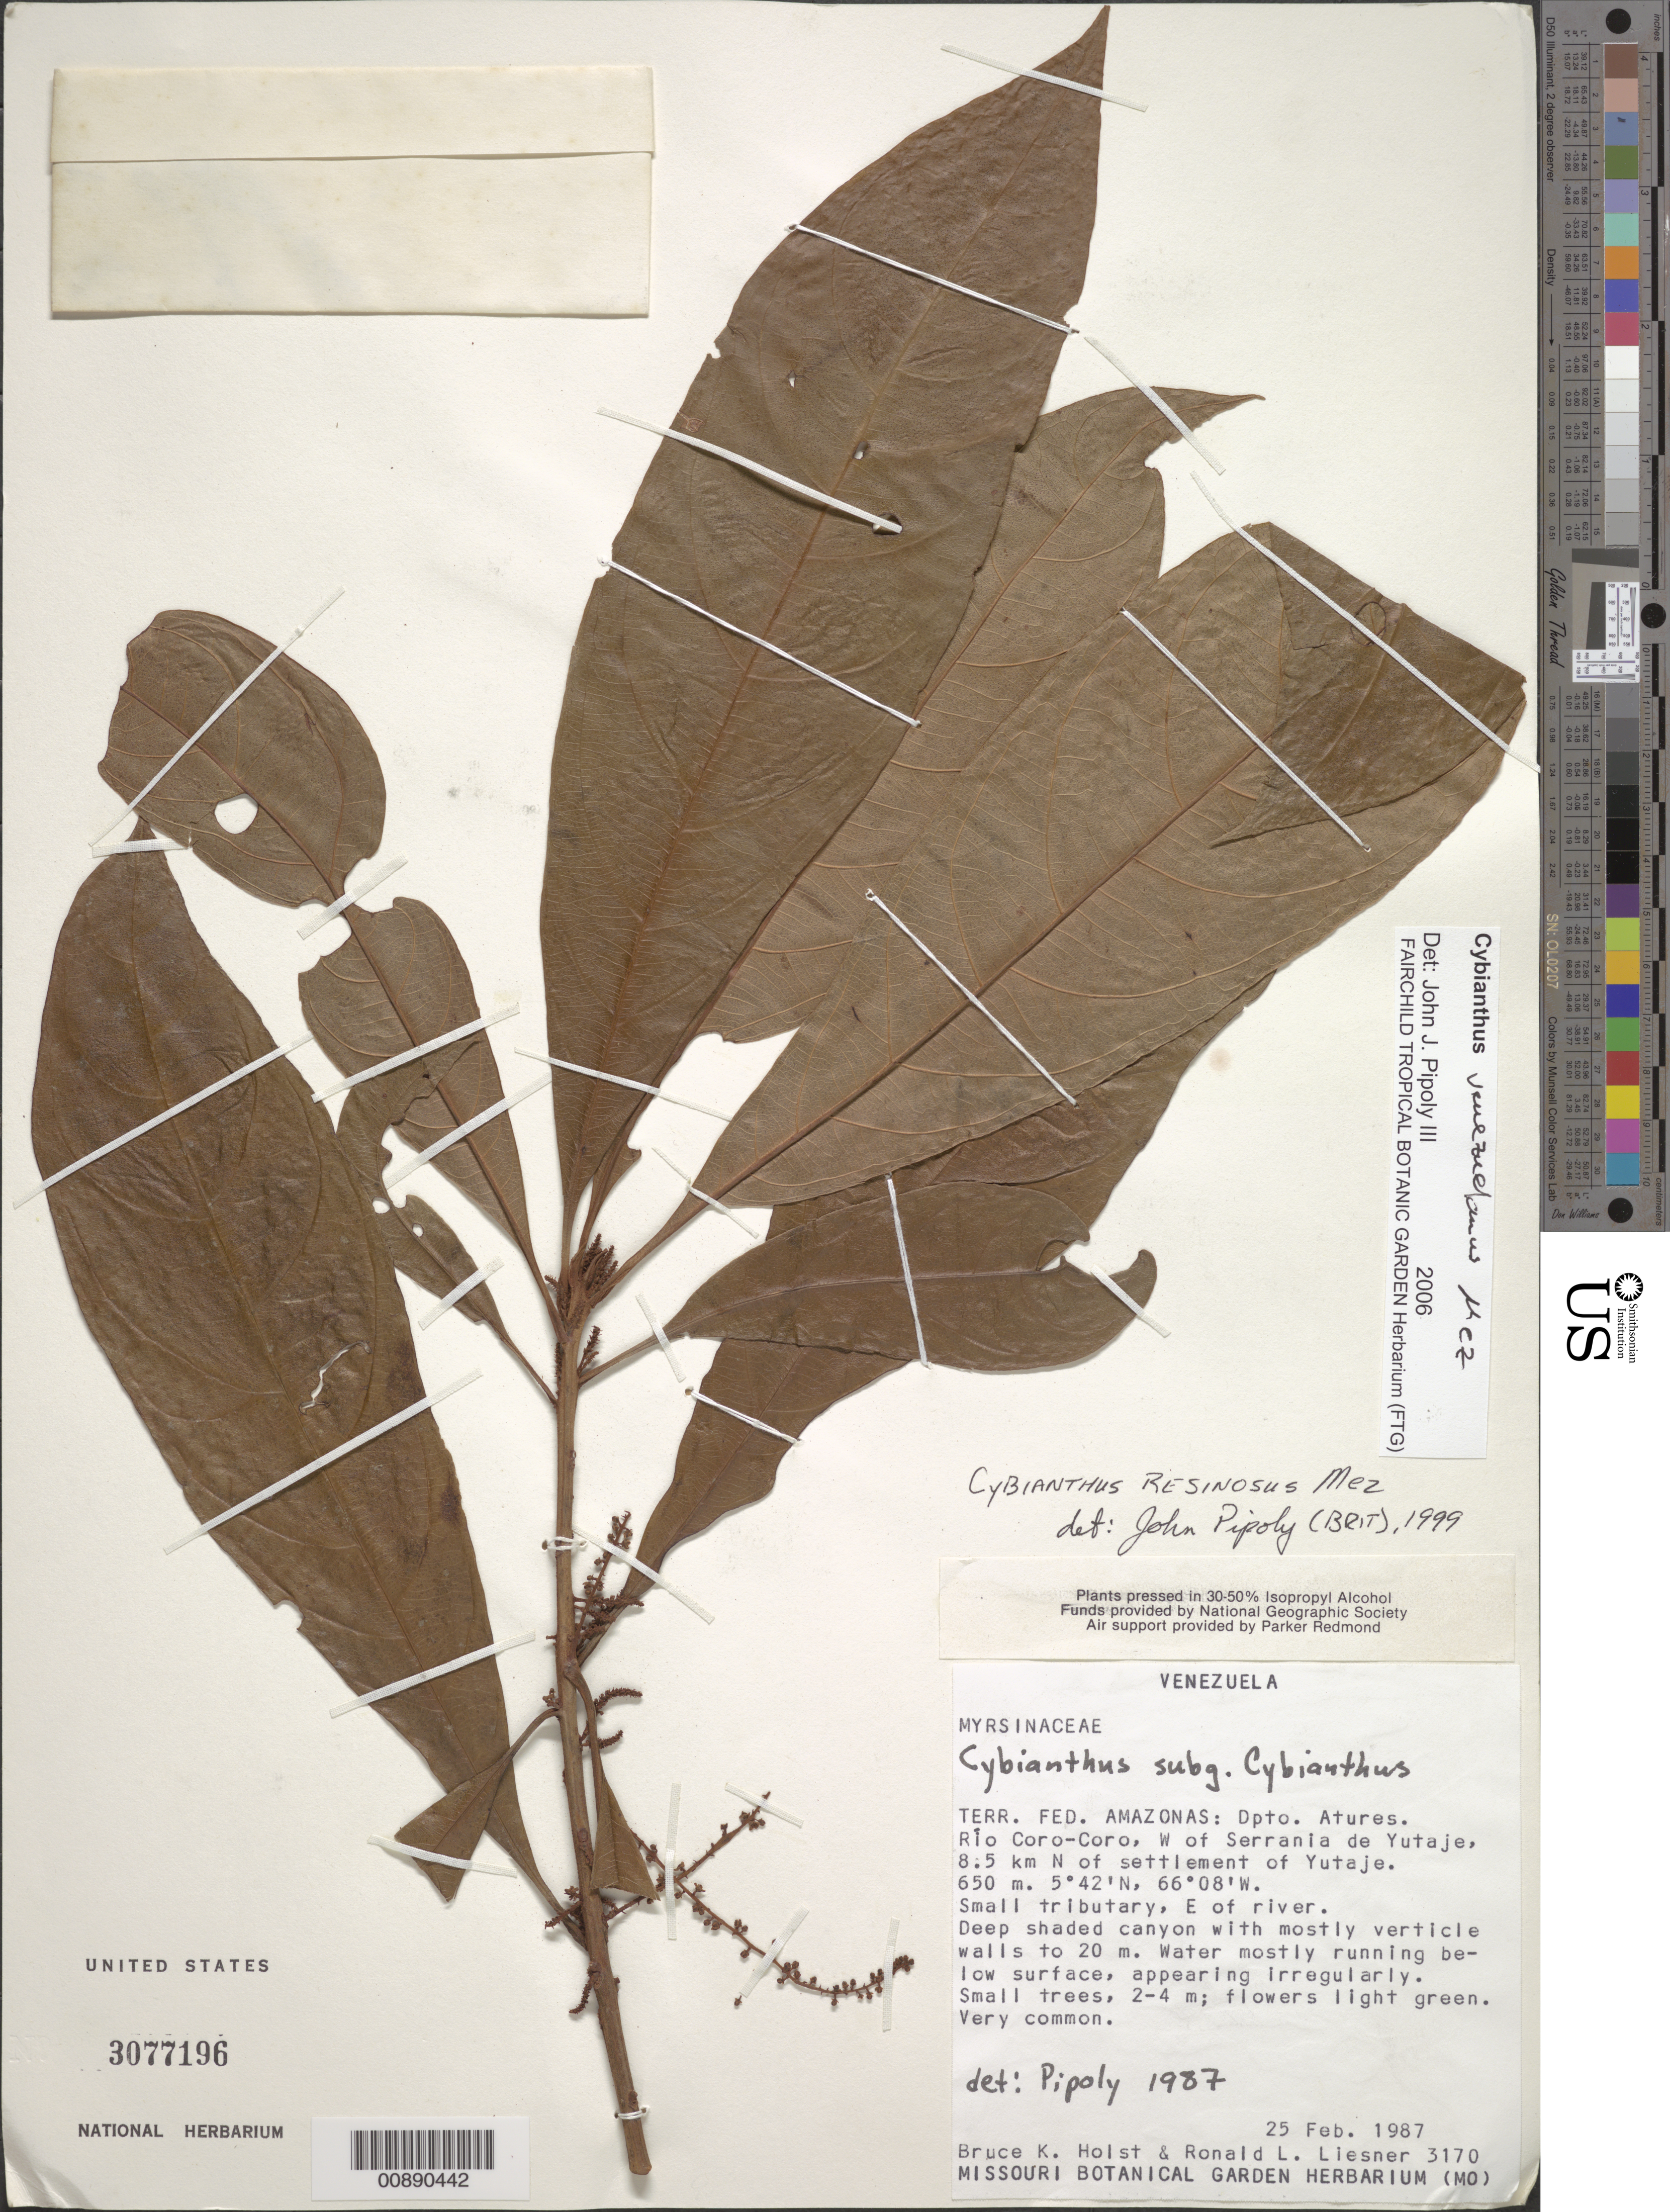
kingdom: Plantae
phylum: Tracheophyta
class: Magnoliopsida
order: Ericales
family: Primulaceae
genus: Cybianthus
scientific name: Cybianthus venezuelanus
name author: Mez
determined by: Pipoly, J. J., III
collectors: B. Holst & R. L. Liesner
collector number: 3170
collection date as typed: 25-Feb-87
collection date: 1987-02-25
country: Venezuela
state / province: Amazonas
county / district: Atures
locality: Río Coro-Coro, W of Serrania de Yutajé, 8.5 km N of Yutajé settlement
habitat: Small tributary, E of river; deep shaded canyon with mostly vertical walls to 20 m; water mostly running below surface, apperaing irregularly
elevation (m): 650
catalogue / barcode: US 3077196